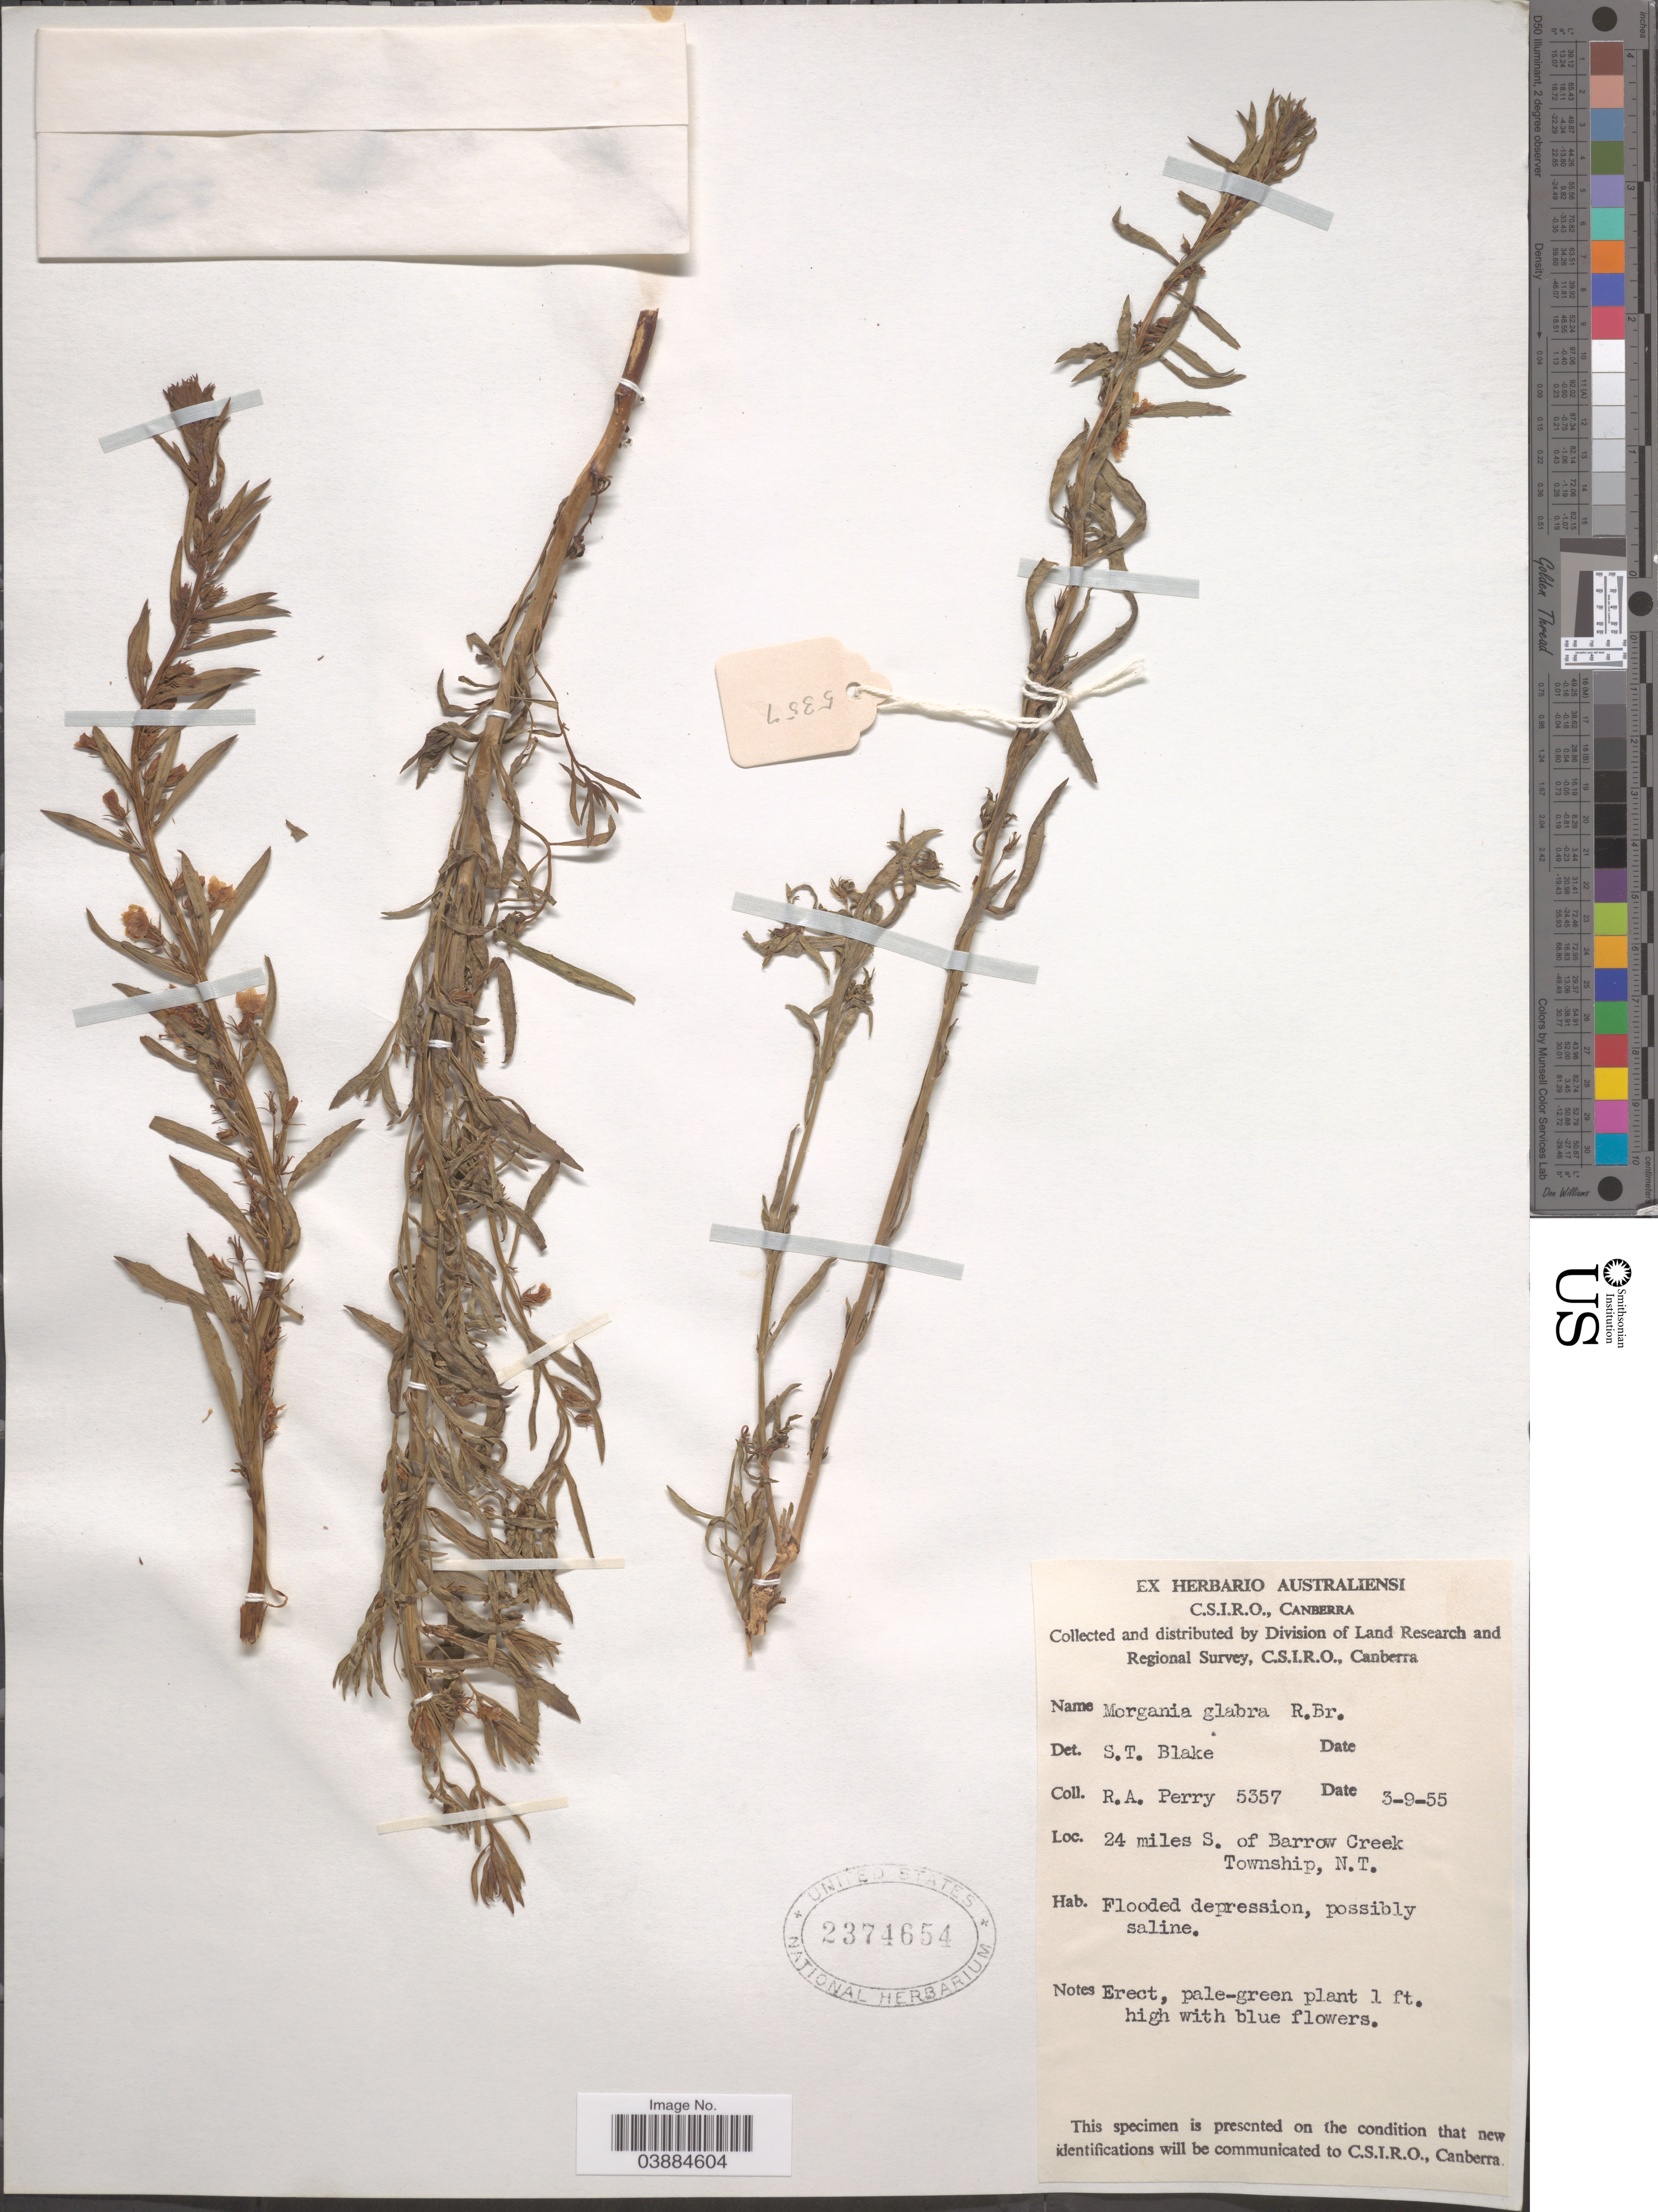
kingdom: Plantae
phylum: Tracheophyta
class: Magnoliopsida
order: Lamiales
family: Plantaginaceae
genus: Morgania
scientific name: Morgania glabra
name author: R. Br.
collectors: Perry, R. A.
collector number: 5357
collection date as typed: Transcribed d/m/y: 3/9/55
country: Australia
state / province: Northern Territory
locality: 24 miles S. of Barrow Creek Township, N.T.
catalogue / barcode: US 2374654